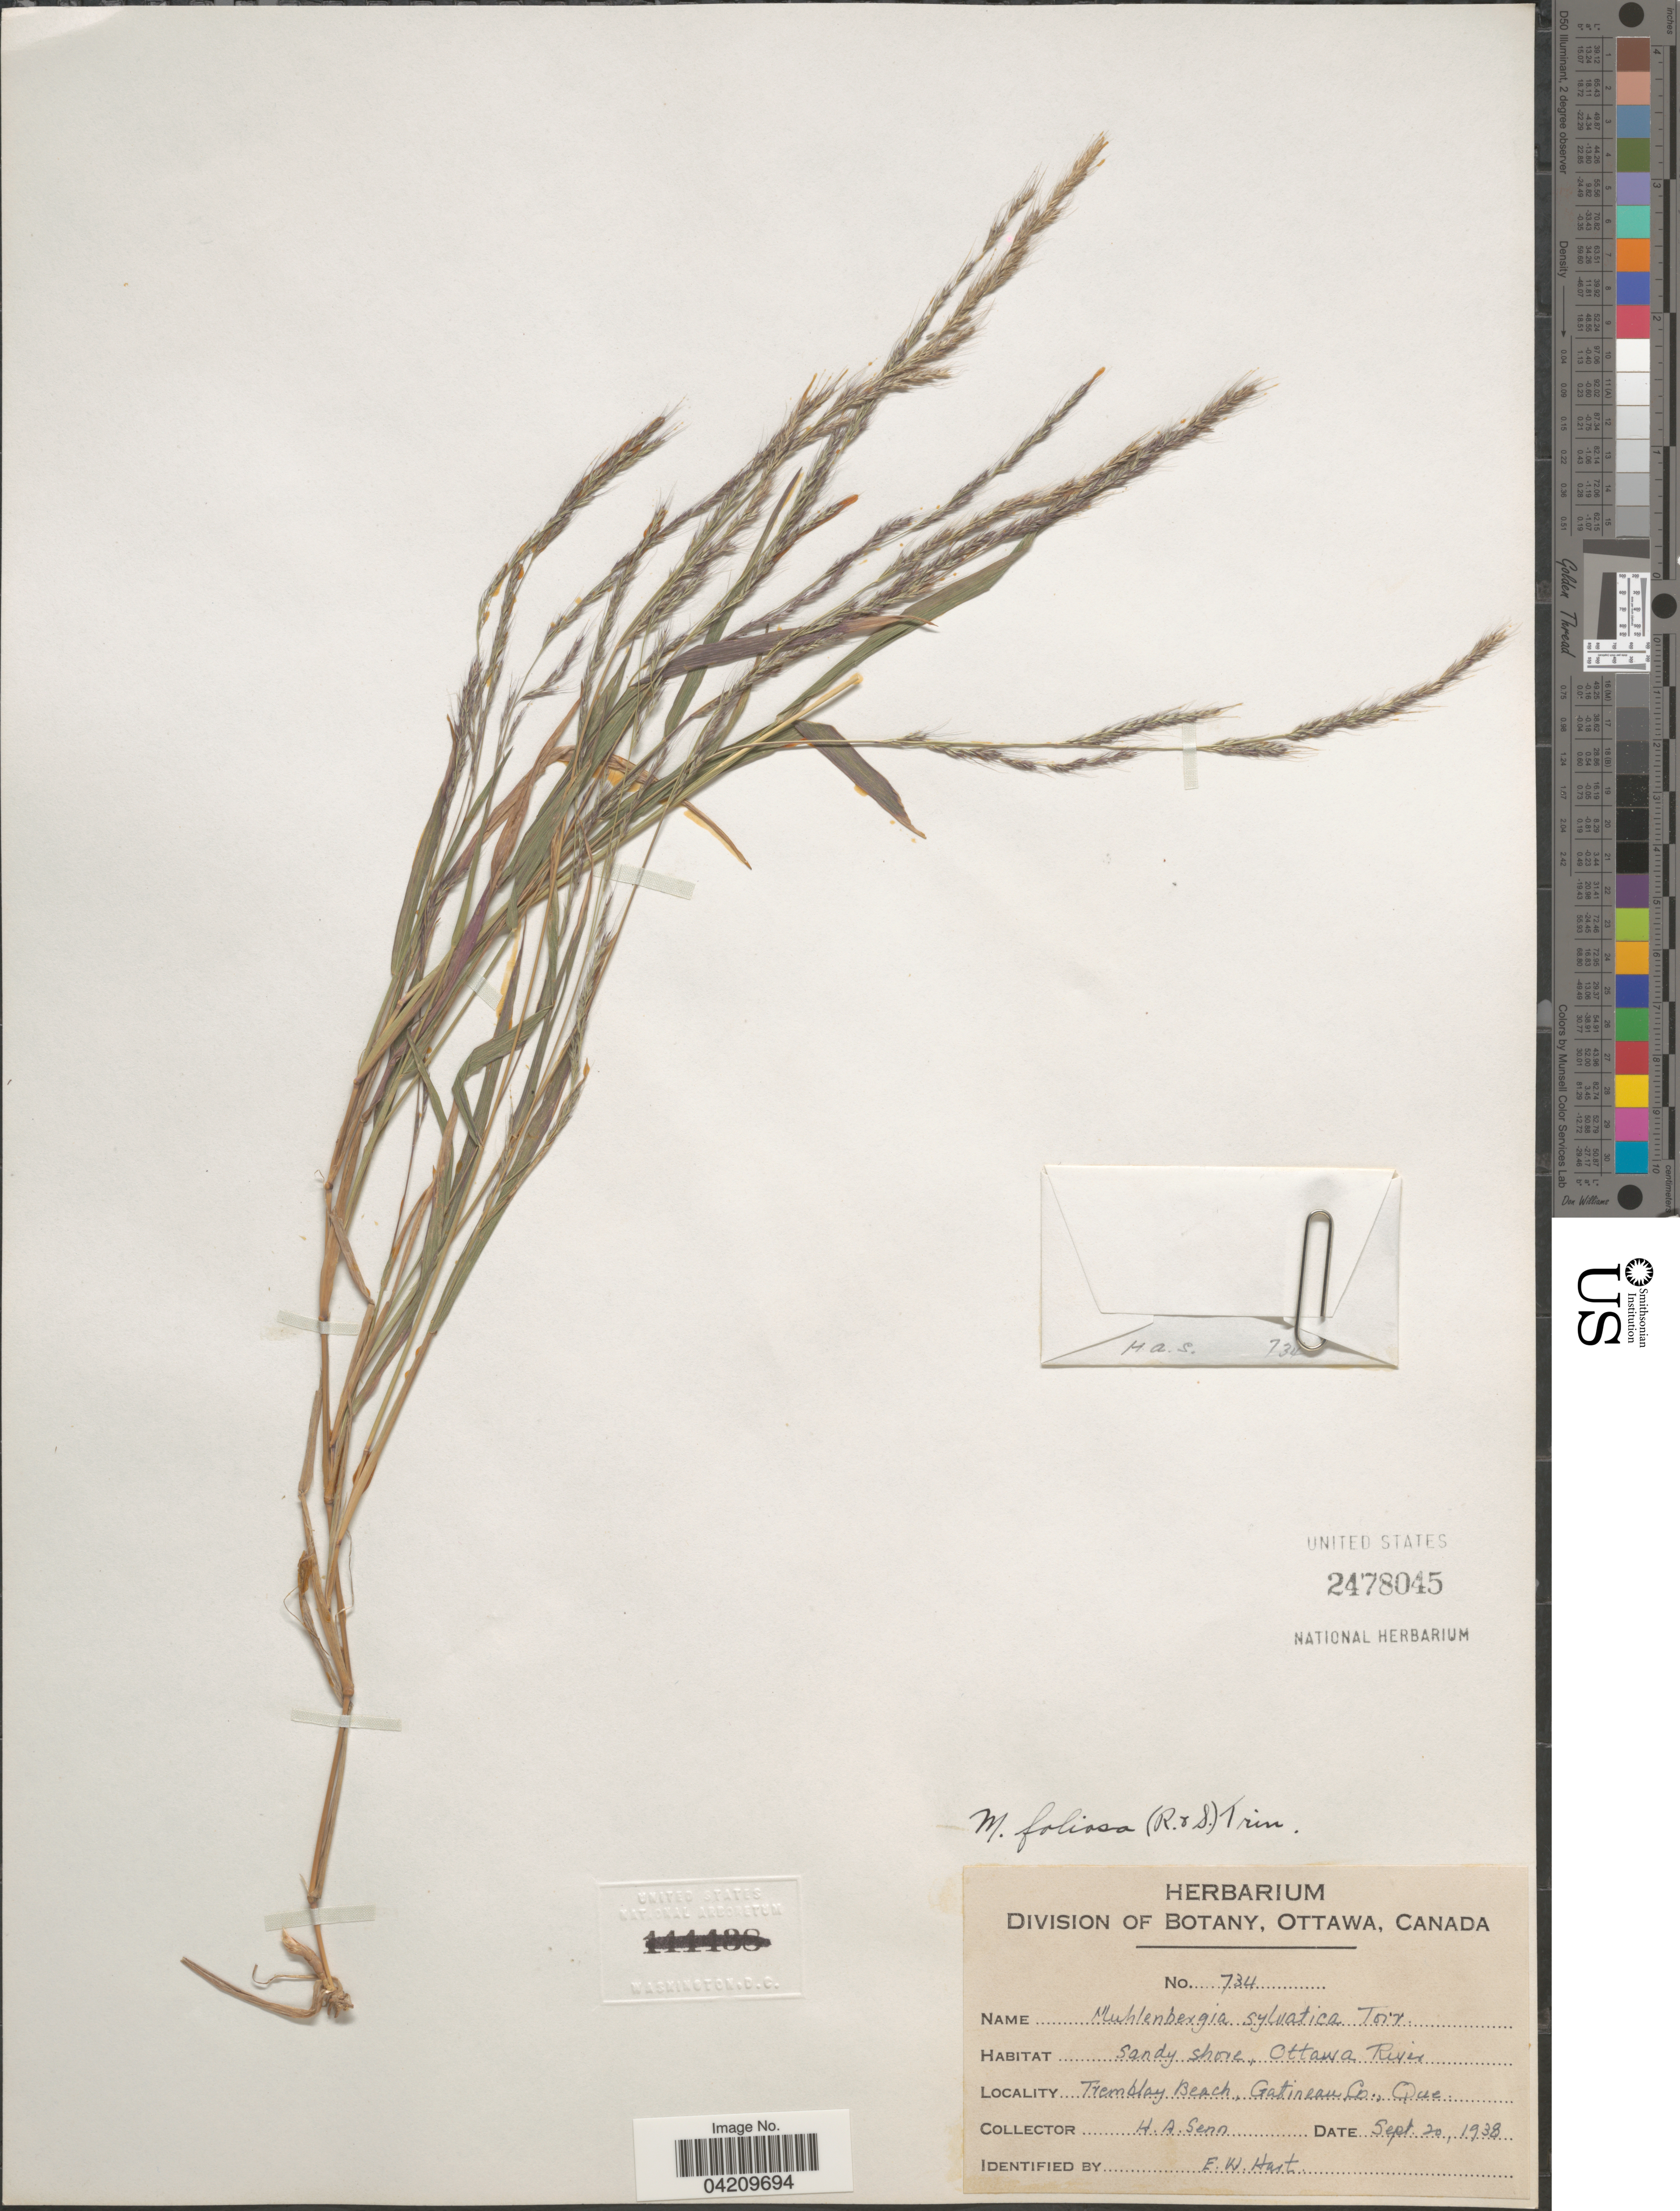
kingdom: Plantae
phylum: Tracheophyta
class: Liliopsida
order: Poales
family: Poaceae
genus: Muhlenbergia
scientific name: Muhlenbergia mexicana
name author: (L.) Trin.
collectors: H. Senn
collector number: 734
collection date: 1938-09-20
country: Canada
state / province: Quebec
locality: Ottawa River. Tremblay Beach, Gatineau Co.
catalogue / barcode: US 2478045